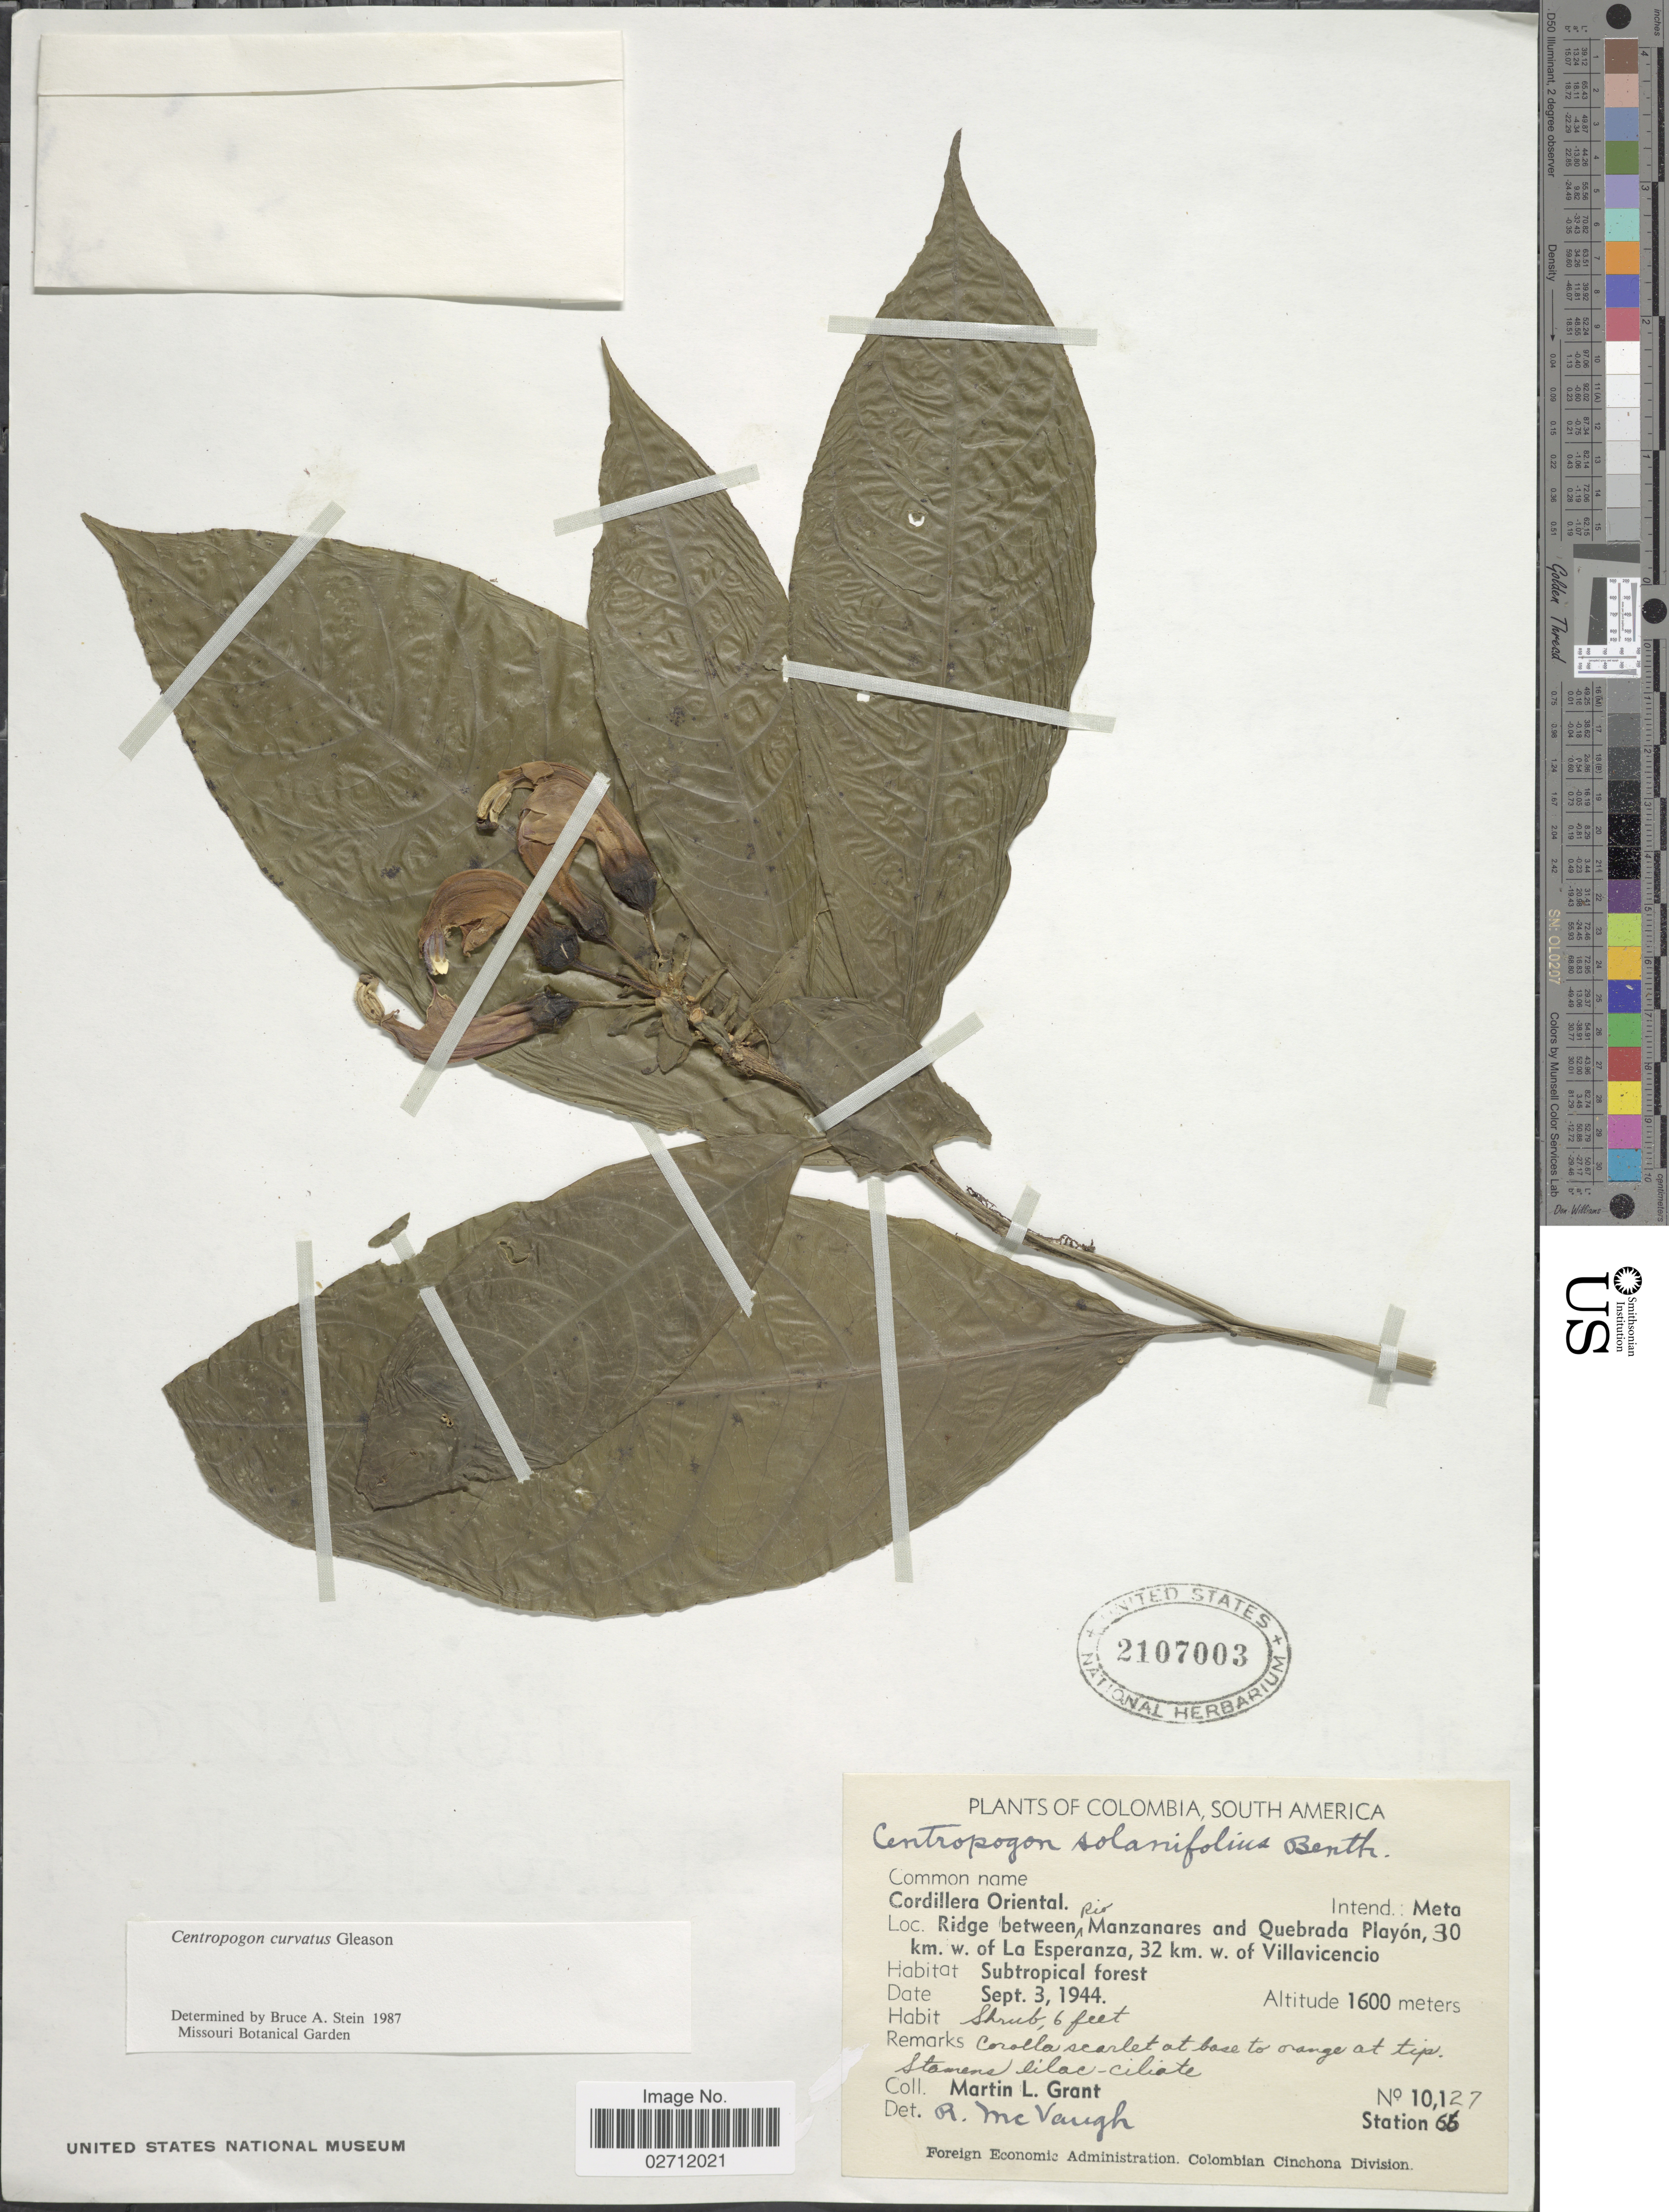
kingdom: Plantae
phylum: Tracheophyta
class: Magnoliopsida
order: Asterales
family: Campanulaceae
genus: Centropogon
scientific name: Centropogon curvatus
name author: Gleason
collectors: M. L. Grant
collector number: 10127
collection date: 1944-09-03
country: Colombia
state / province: Meta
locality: Cordillera Oriental, Intend.: Meta, Ridge between Rio Manzanares and Quebrada Playon, 30 km. w. of La Esperanza, 32 km. w. of Villavicencio.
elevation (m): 1600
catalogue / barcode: US 2107003